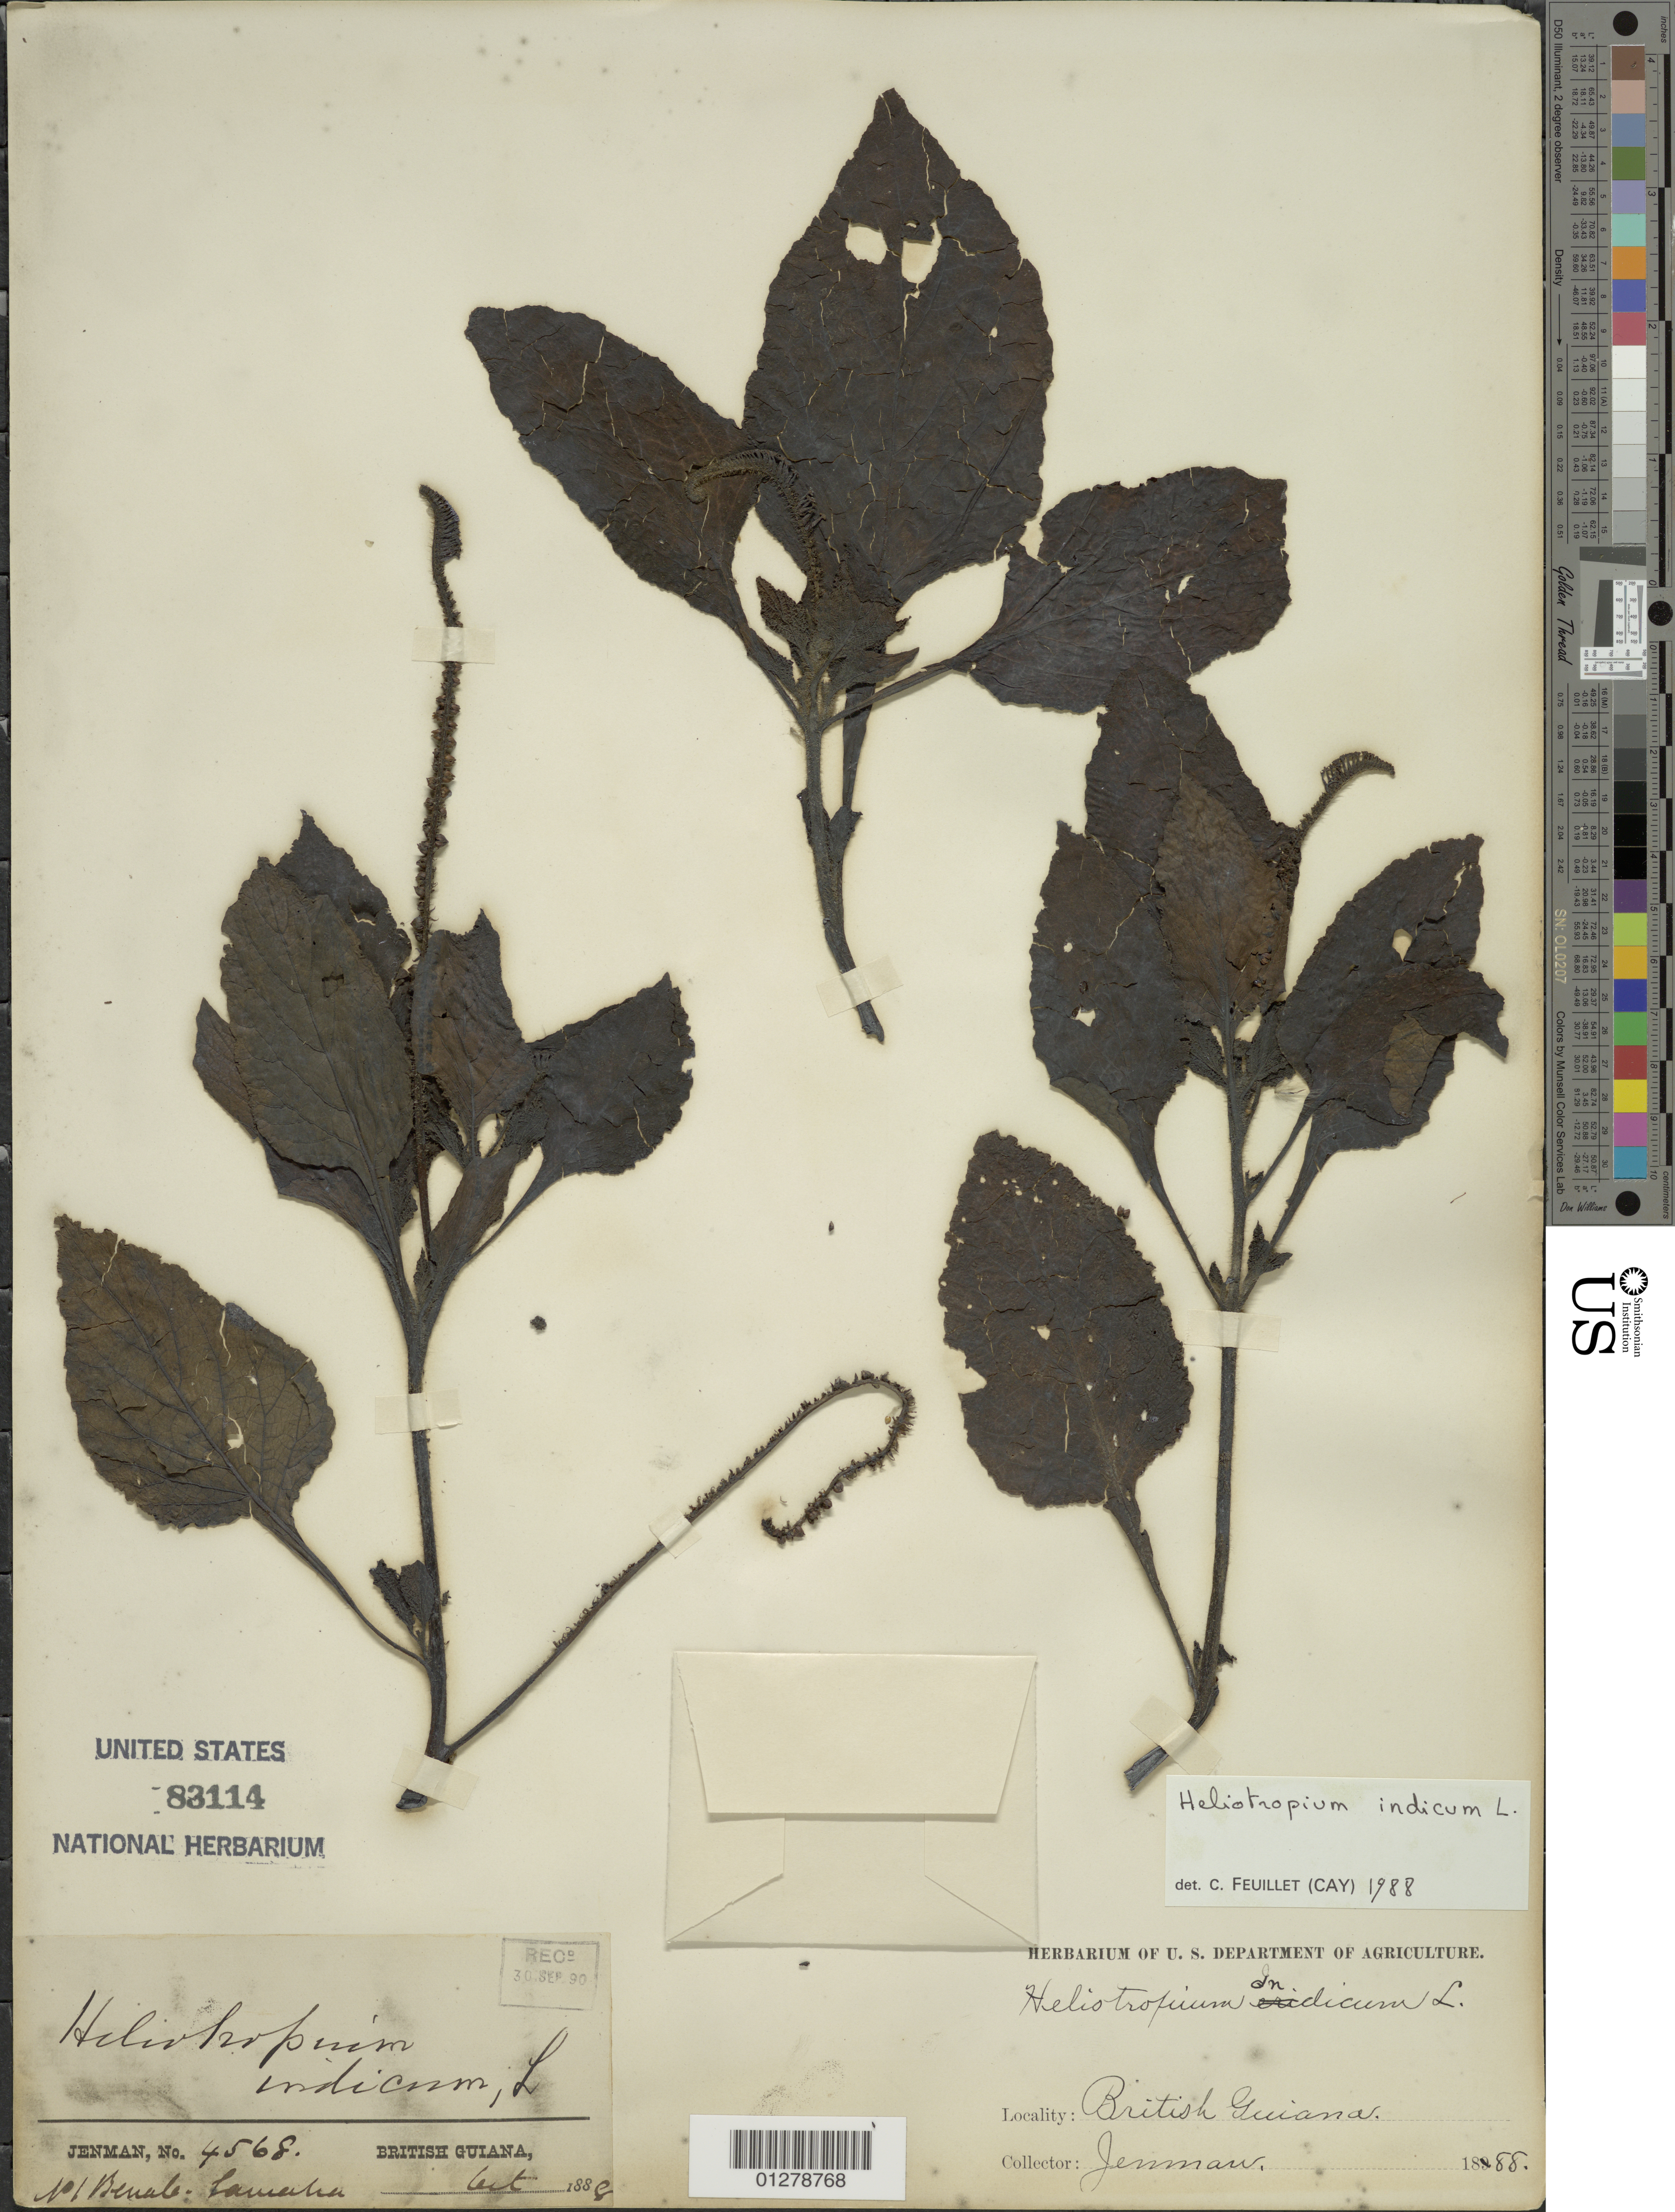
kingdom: Plantae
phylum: Tracheophyta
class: Magnoliopsida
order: Boraginales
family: Heliotropiaceae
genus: Heliotropium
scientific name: Heliotropium indicum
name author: L.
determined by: Feuillet, C.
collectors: G. S. Jenman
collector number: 4568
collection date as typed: Oct 1888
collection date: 1888-10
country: Guyana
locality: Kwaimatta, Rupununi River.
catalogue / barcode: US 83114